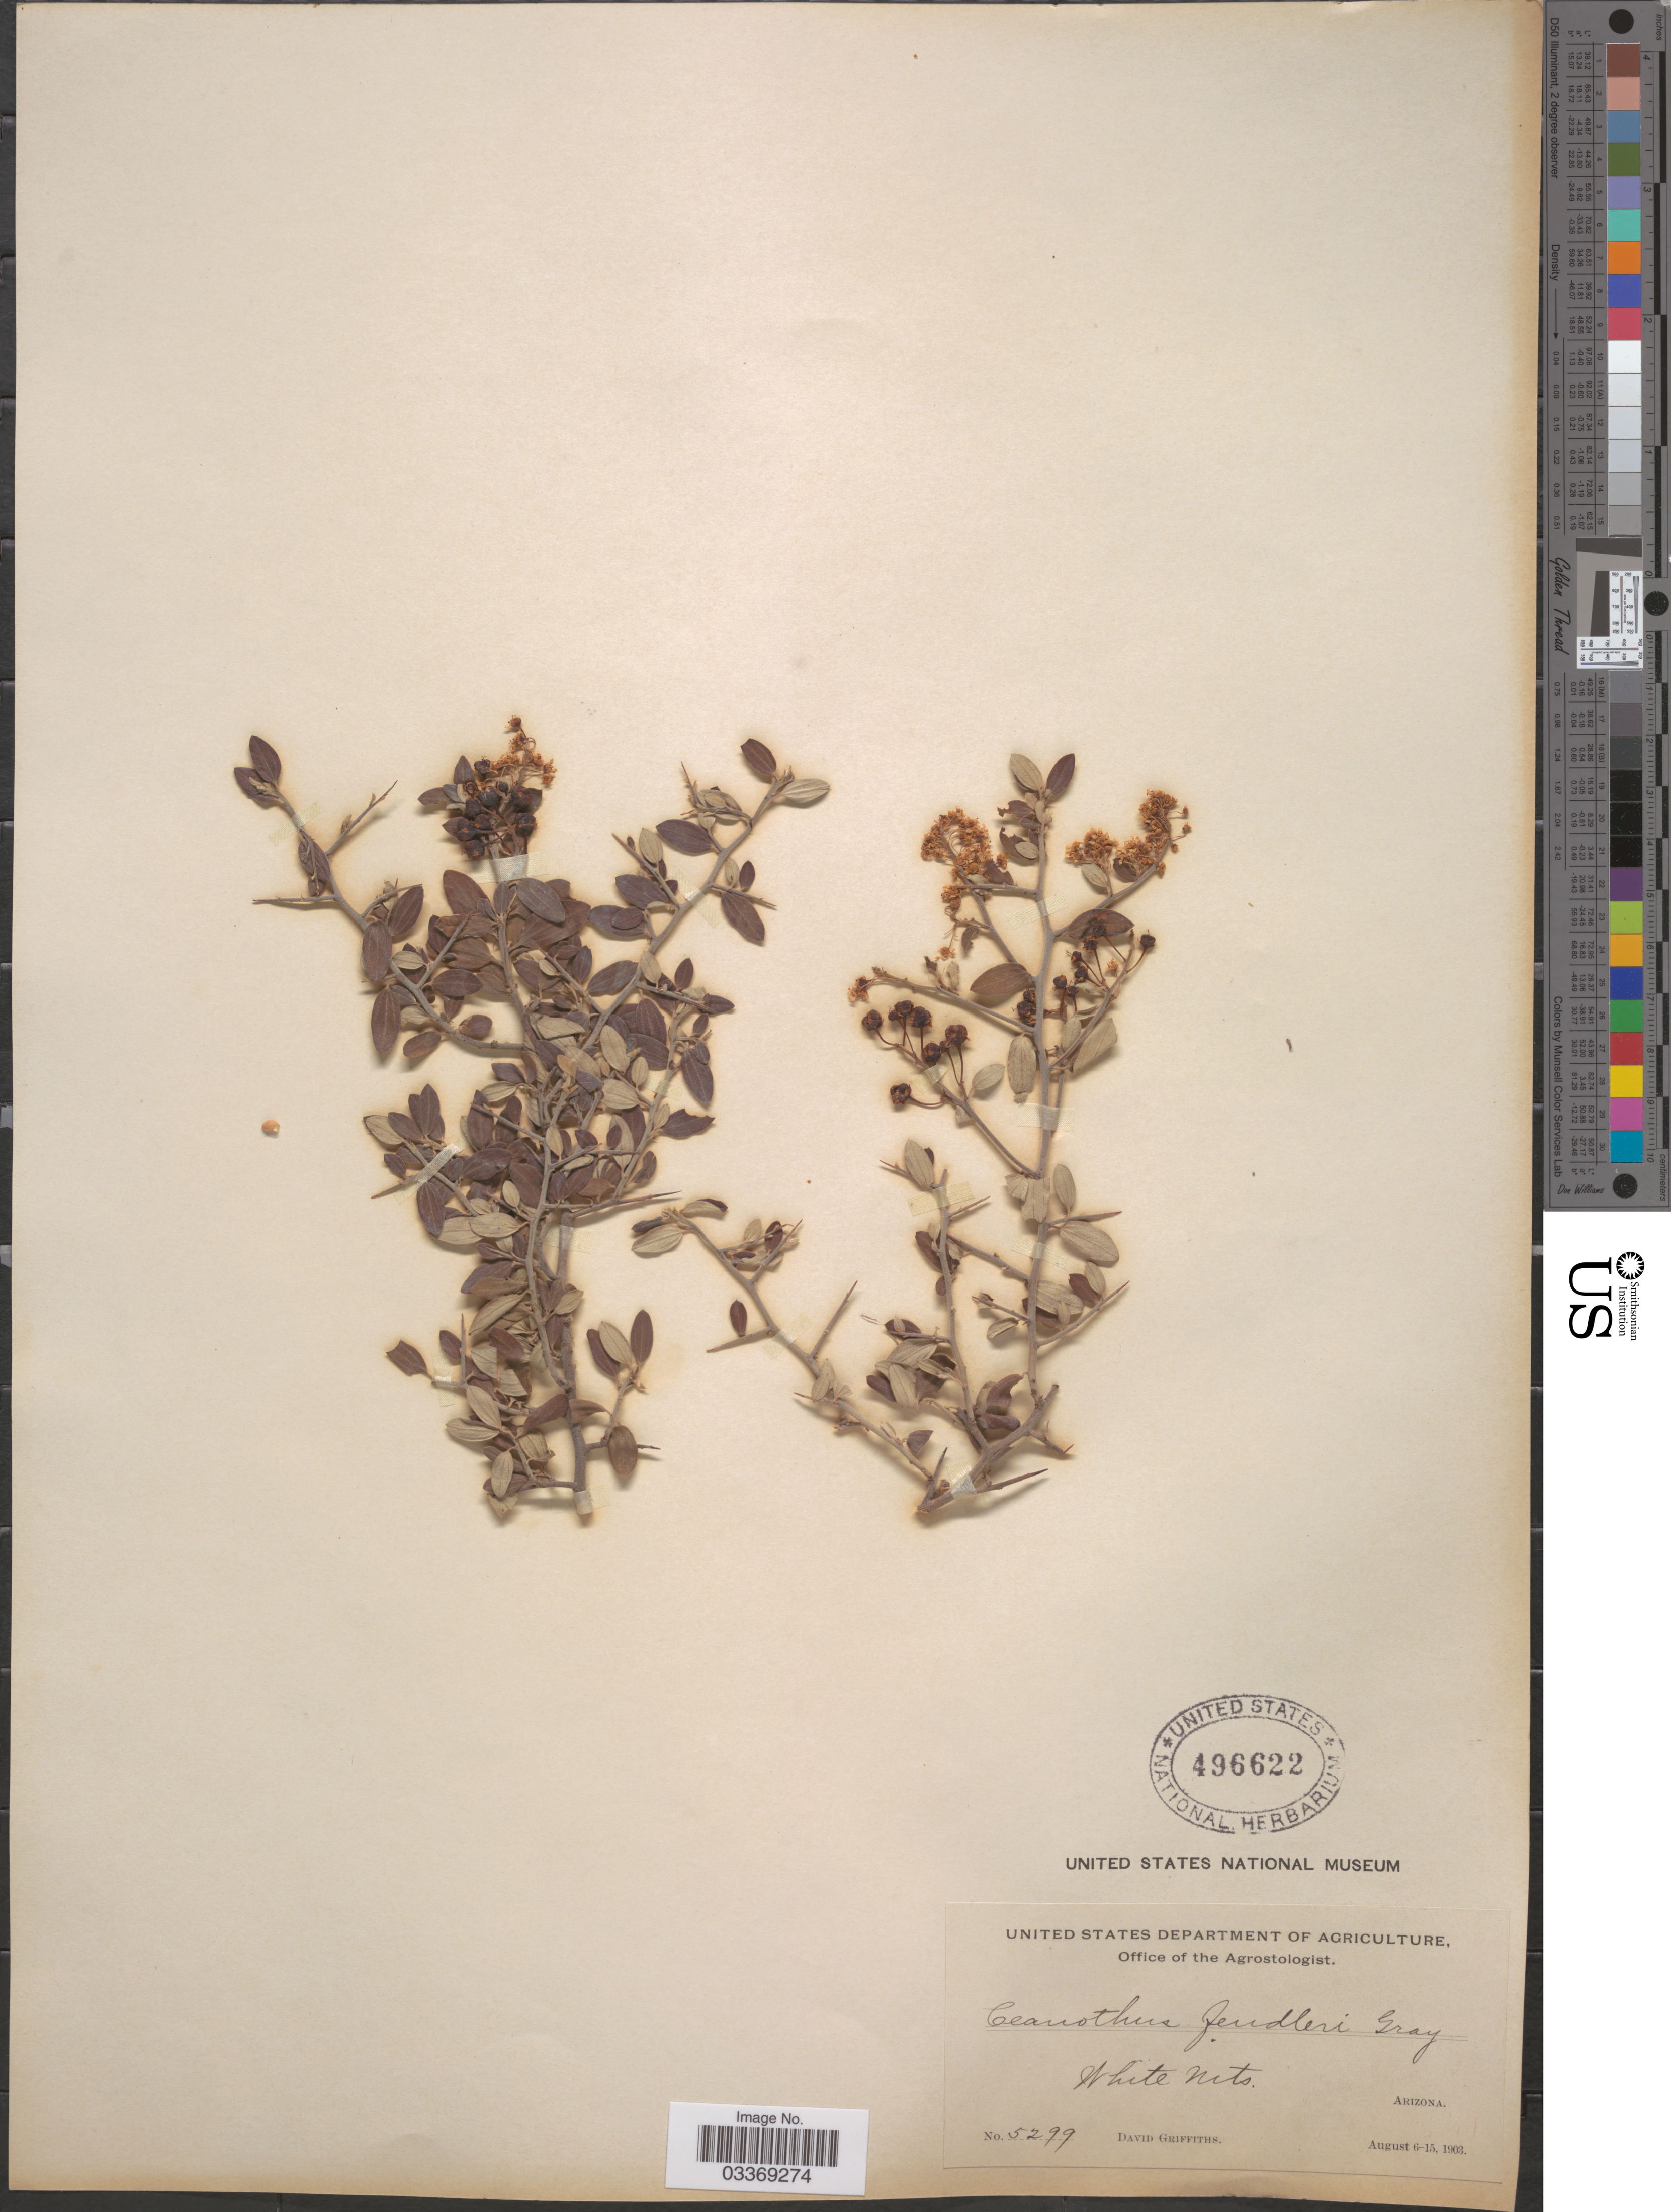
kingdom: Plantae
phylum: Tracheophyta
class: Magnoliopsida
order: Rosales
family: Rhamnaceae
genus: Ceanothus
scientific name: Ceanothus fendleri var. viridis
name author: A. Gray ex Trel.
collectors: D. Griffiths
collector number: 5299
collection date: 1903-08-06/1903-08-15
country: United States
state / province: Arizona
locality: White Mts.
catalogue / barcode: US 496622